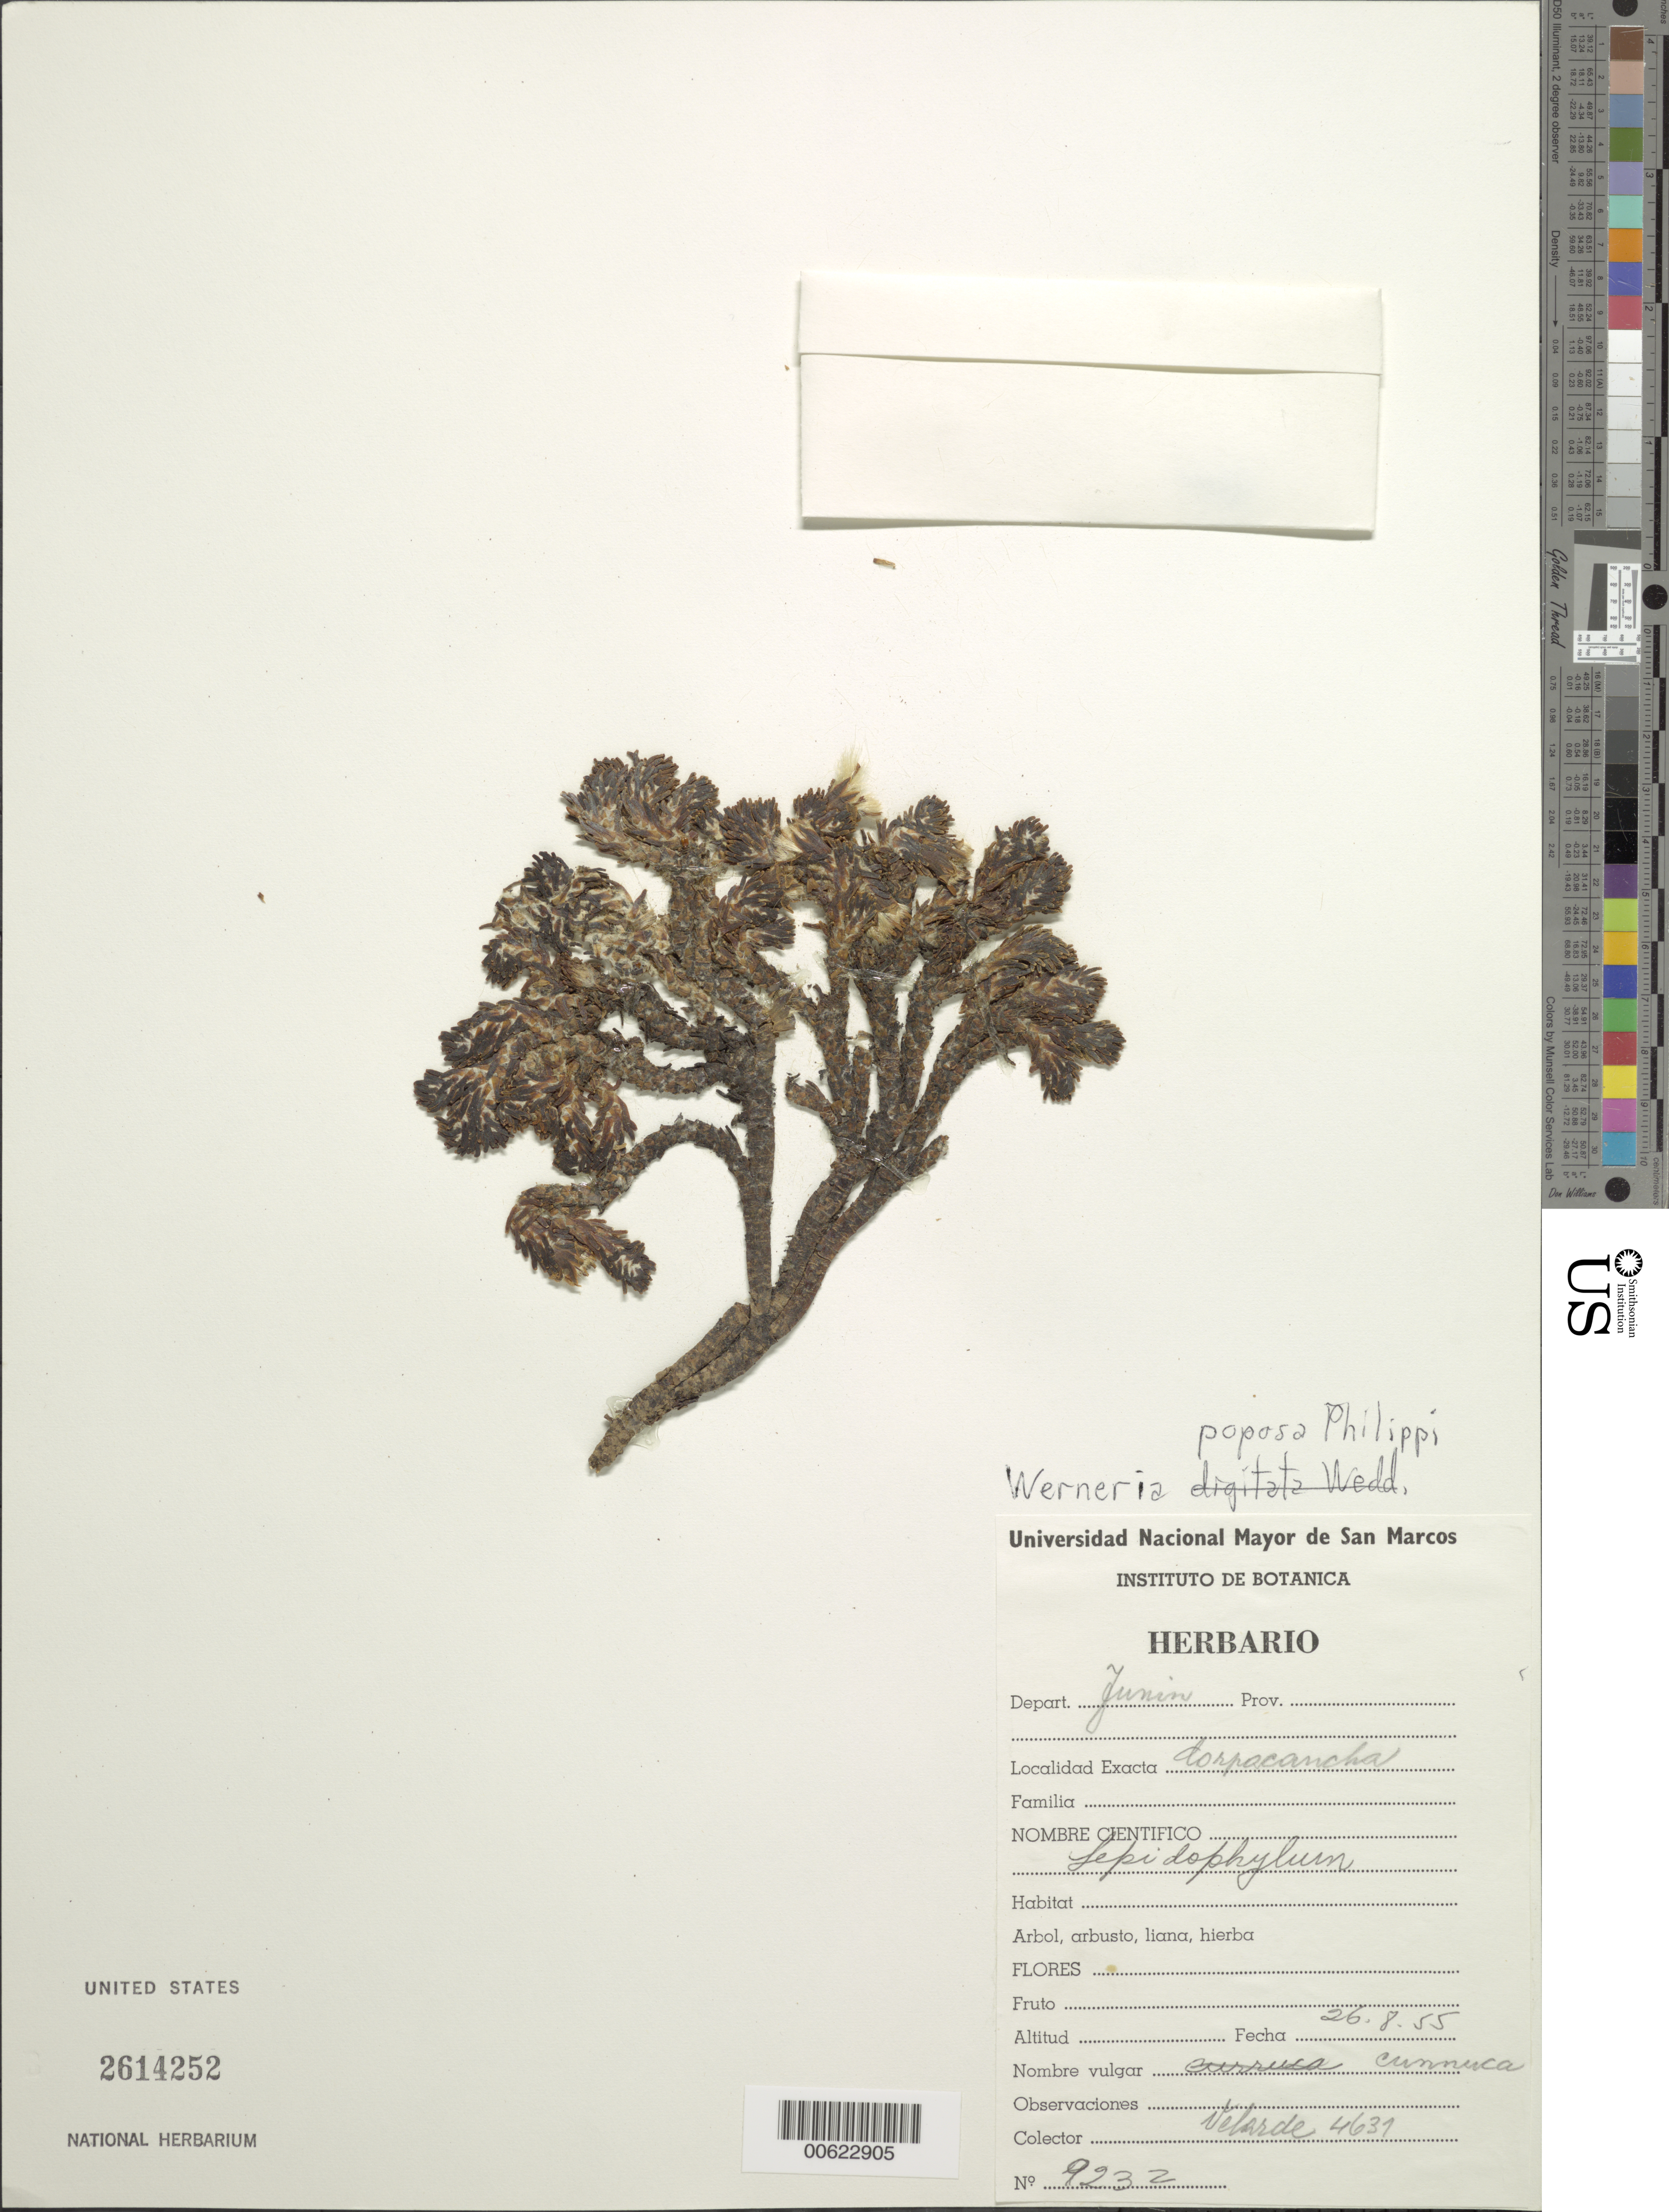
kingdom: Plantae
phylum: Tracheophyta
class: Magnoliopsida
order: Asterales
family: Asteraceae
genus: Xenophyllum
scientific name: Xenophyllum poposum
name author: (Phil.) V.A. Funk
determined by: Funk, Vicki A., (BOT), Smithsonian Institution - National Museum of Natural History (UNITED STATES)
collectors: O. Velarde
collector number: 4631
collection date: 1955-08-26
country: Peru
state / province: Junín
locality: Dorpacancha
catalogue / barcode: US 2614252